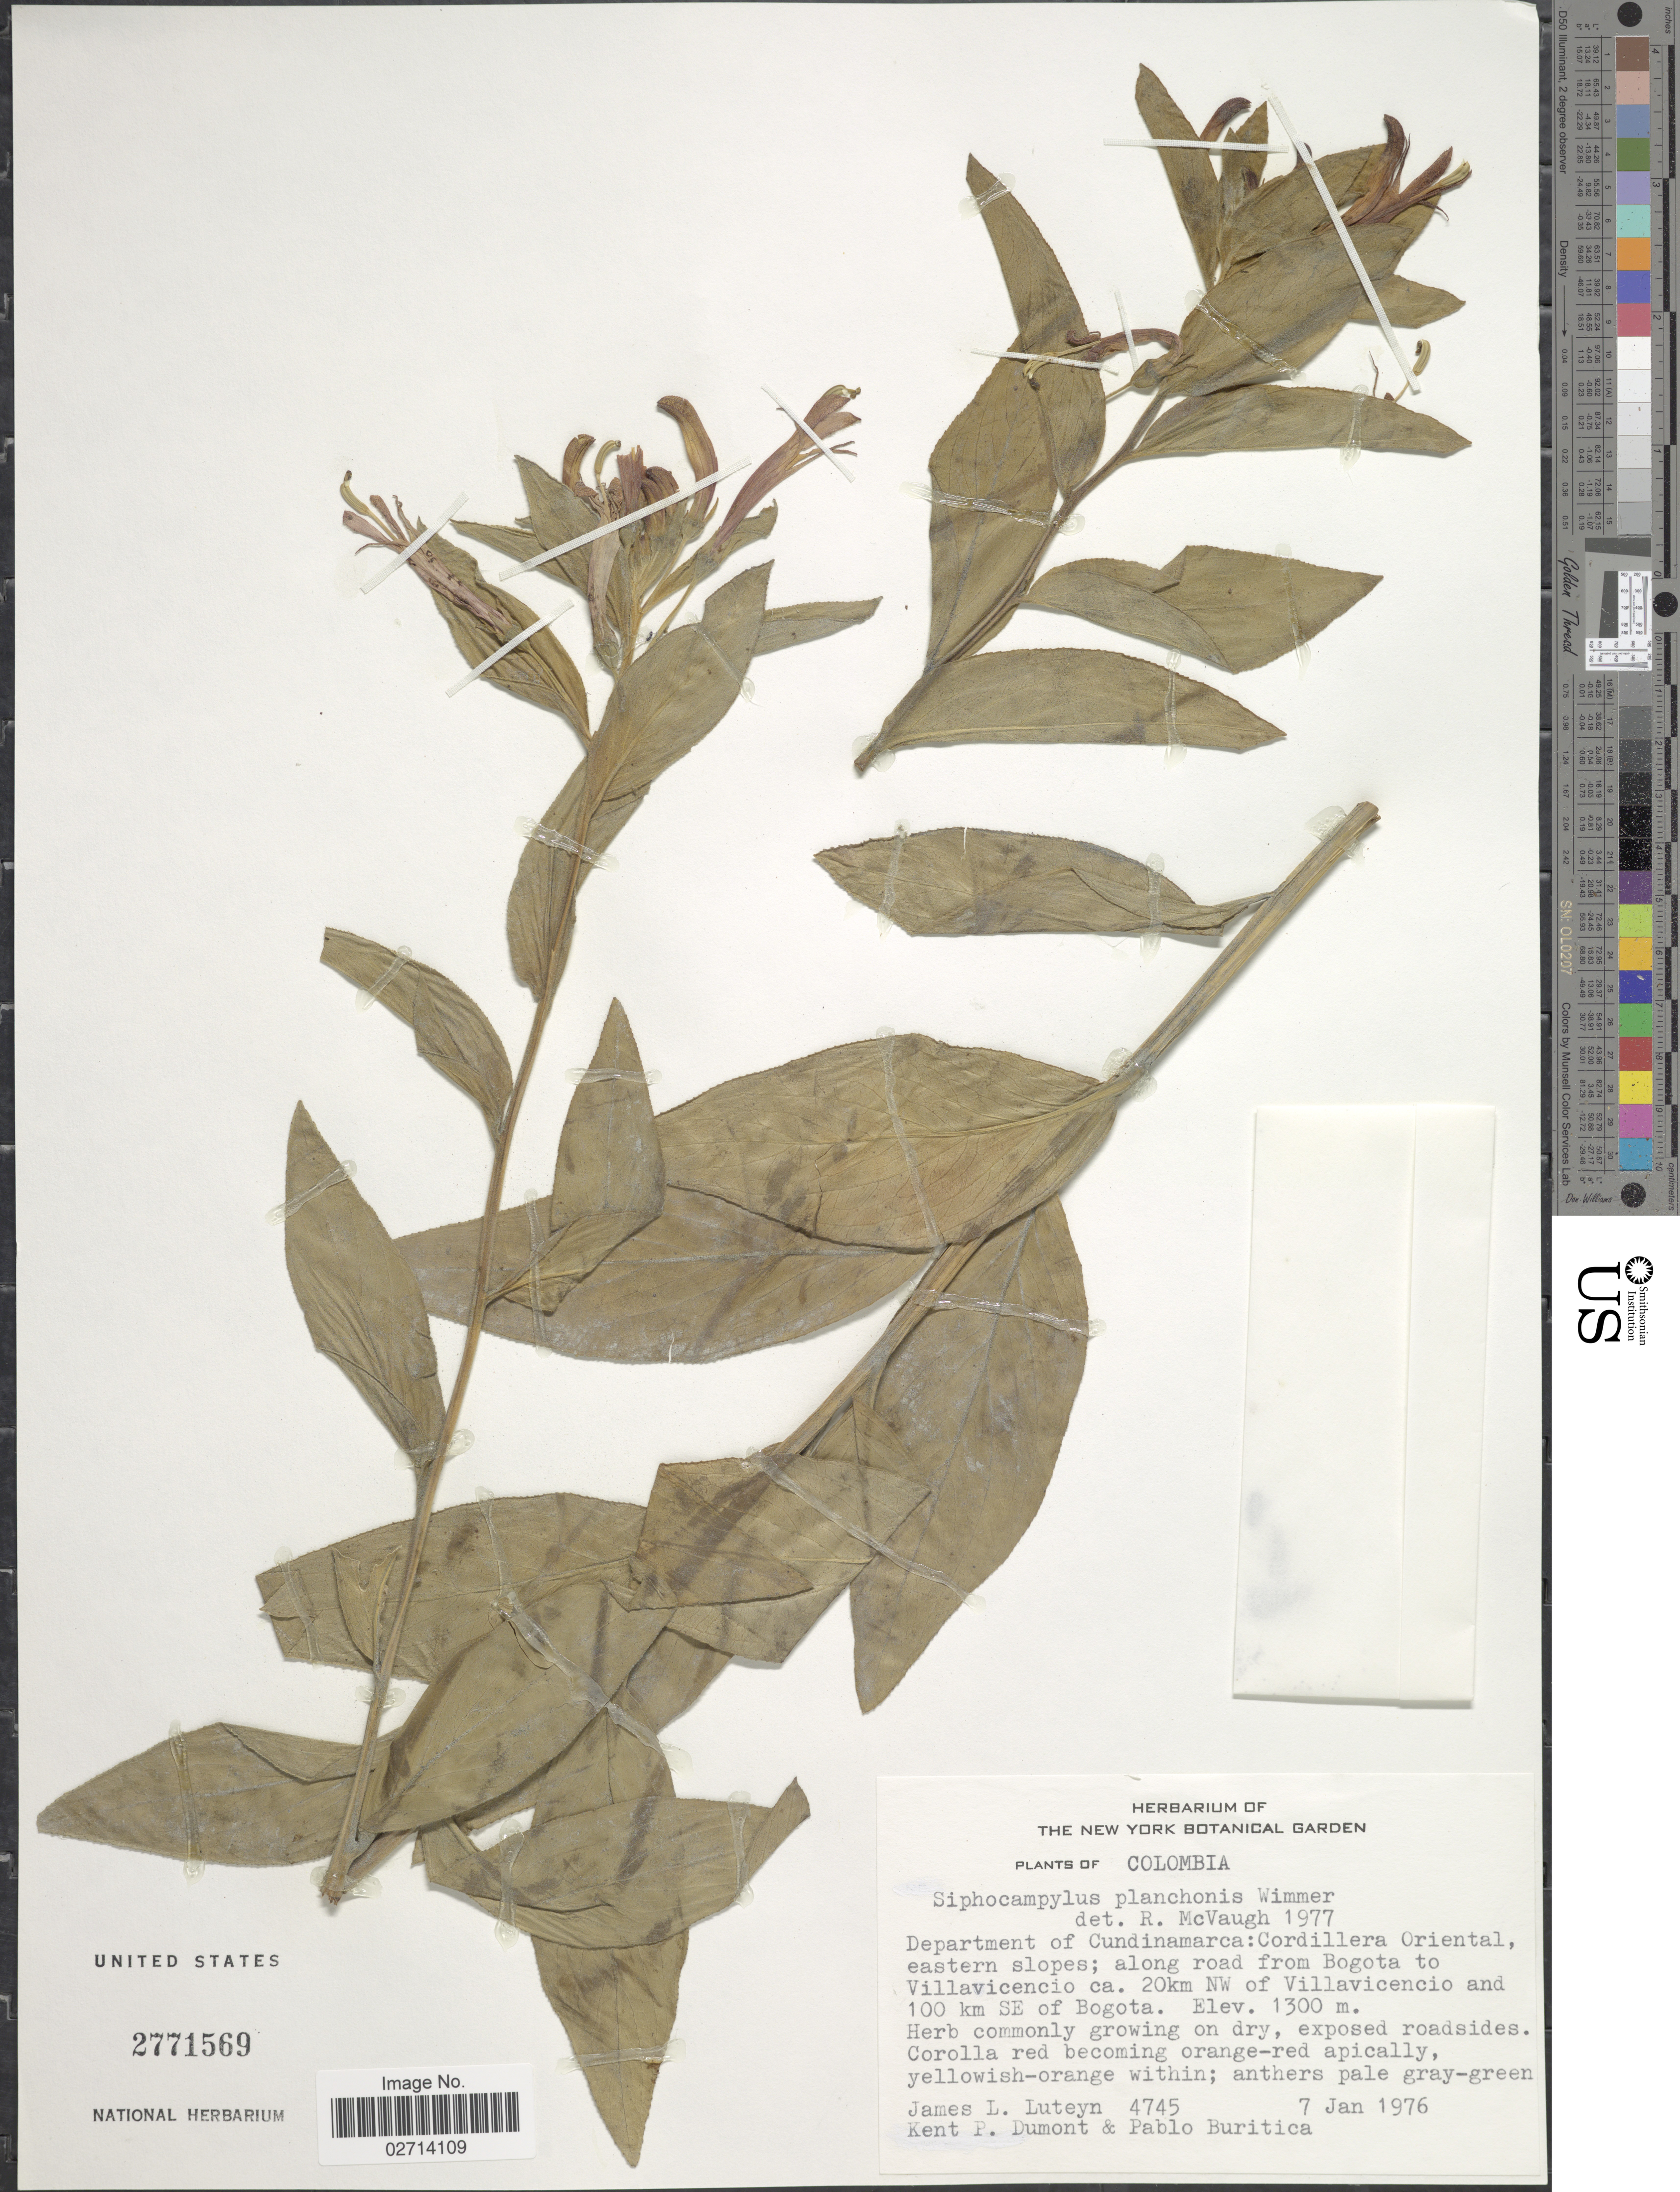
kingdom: Plantae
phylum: Tracheophyta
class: Magnoliopsida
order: Asterales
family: Campanulaceae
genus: Siphocampylus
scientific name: Siphocampylus planchonis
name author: E. Wimm.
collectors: J. L. Luteyn, K. P. Dumont & P. Buritica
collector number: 4745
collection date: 1976-01-07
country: Colombia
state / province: Cundinamarca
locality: Cordillera Oriental, eastern slopes; along road from Bogota to Villavicencio ca. 20 km NW of Villavicencio and 100 km SE of Bogota.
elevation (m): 1300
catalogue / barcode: US 2771569